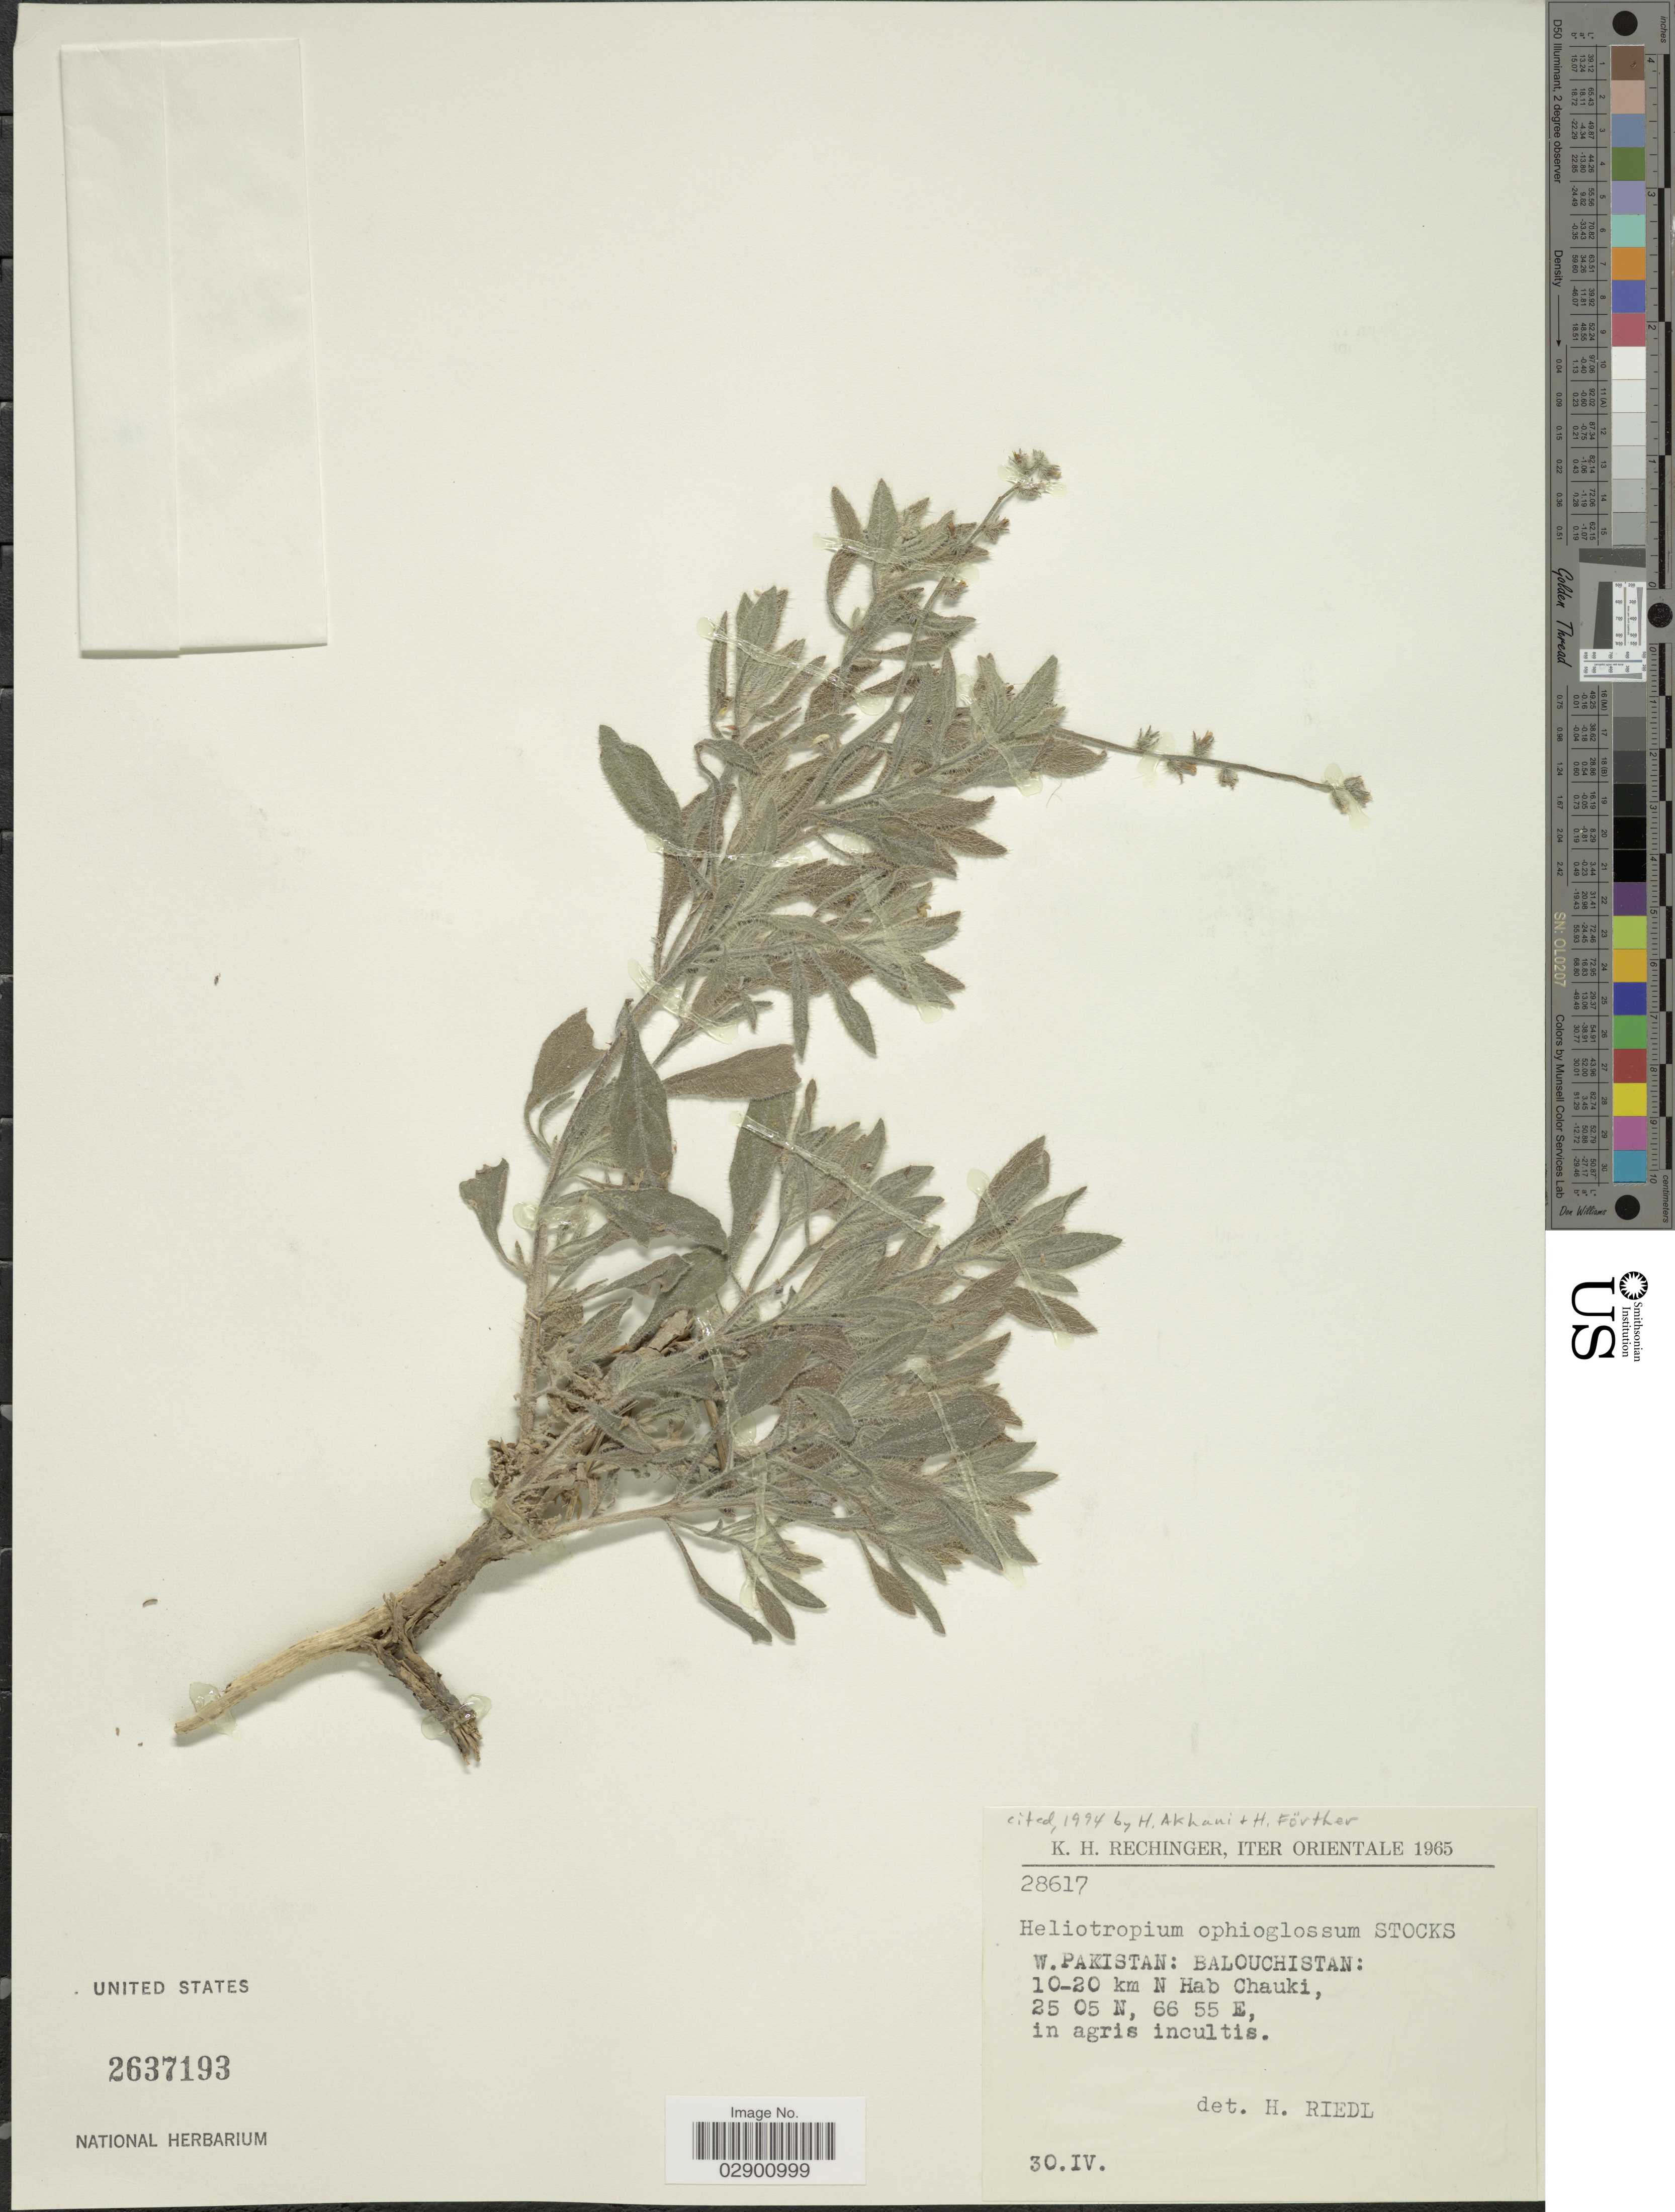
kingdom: Plantae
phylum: Tracheophyta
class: Magnoliopsida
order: Boraginales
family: Heliotropiaceae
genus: Heliotropium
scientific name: Heliotropium ophioglossum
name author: C.B. Clarke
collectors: K. H. Rechinger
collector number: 28617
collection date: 1965-04-30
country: Iran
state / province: Sistan and Baluchistan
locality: Orientale. W. Pakistan: Balouchistan: 10-20 km N Hab Chauki.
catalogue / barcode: US 2637193